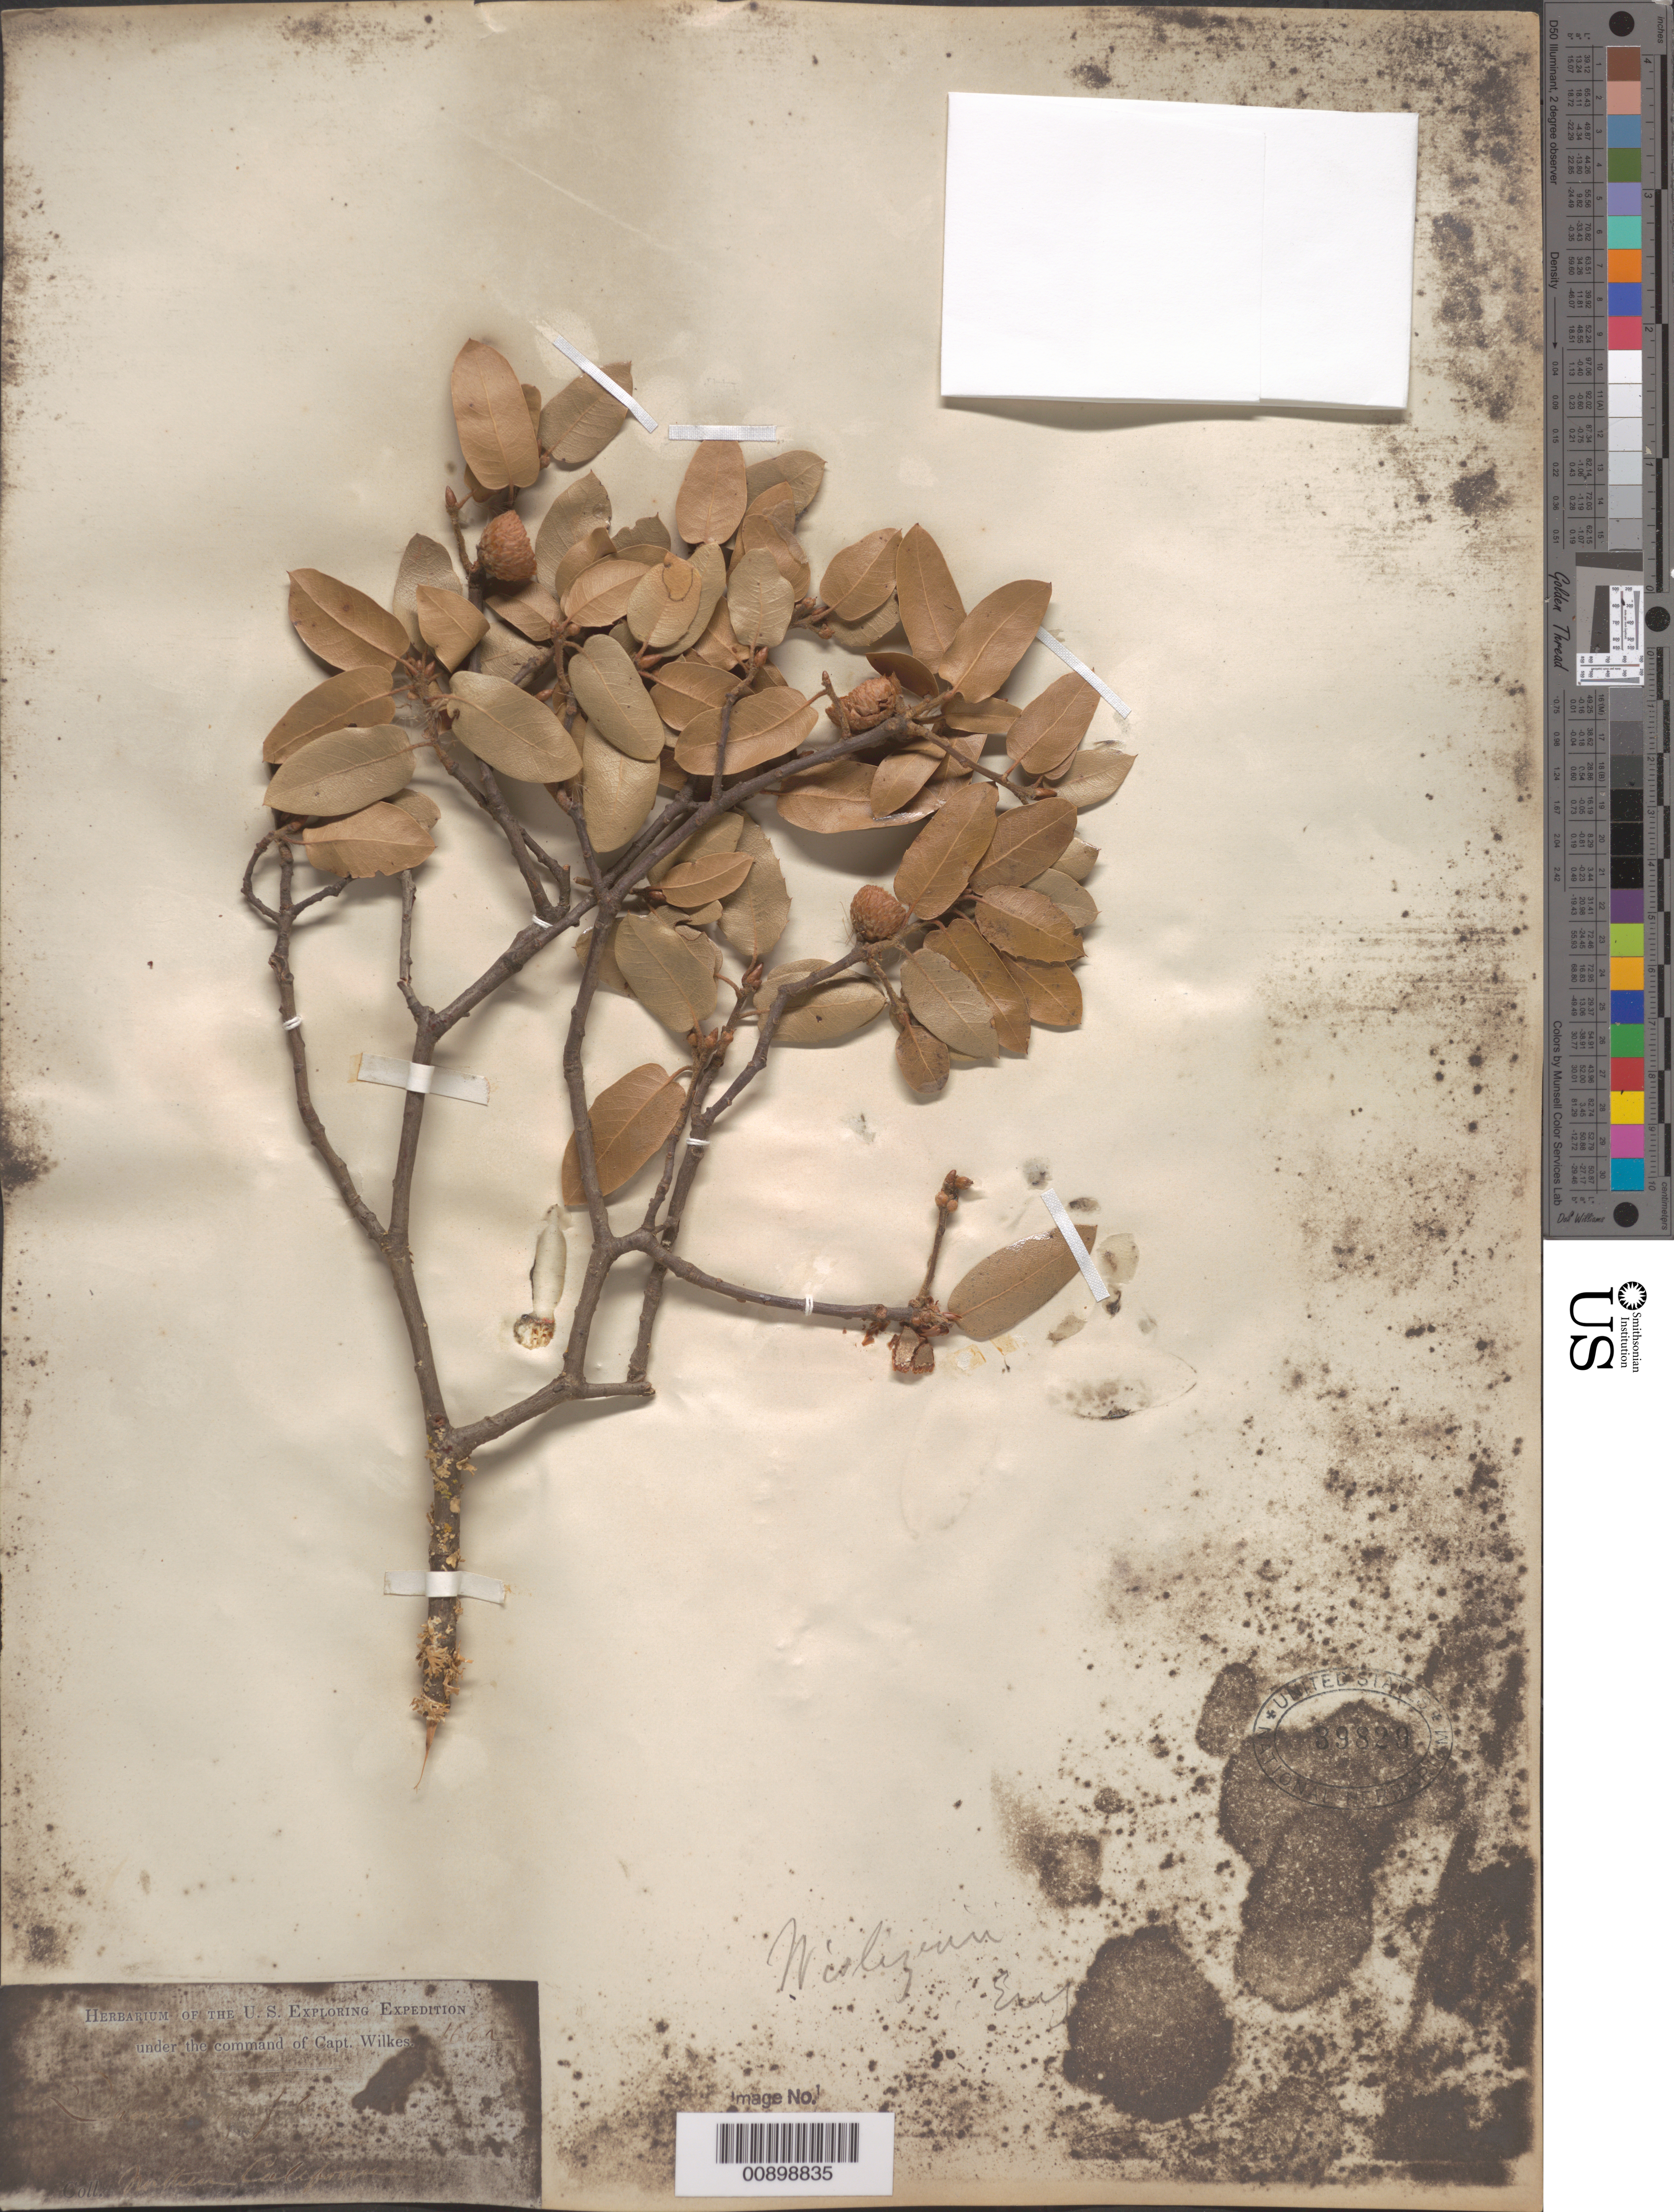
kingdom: Plantae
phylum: Tracheophyta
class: Magnoliopsida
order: Fagales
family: Fagaceae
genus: Quercus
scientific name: Quercus wislizeni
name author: A. DC.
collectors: Wilkes Explor. Exped.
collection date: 1838/1842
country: United States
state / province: California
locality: Northern California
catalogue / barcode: US 39829